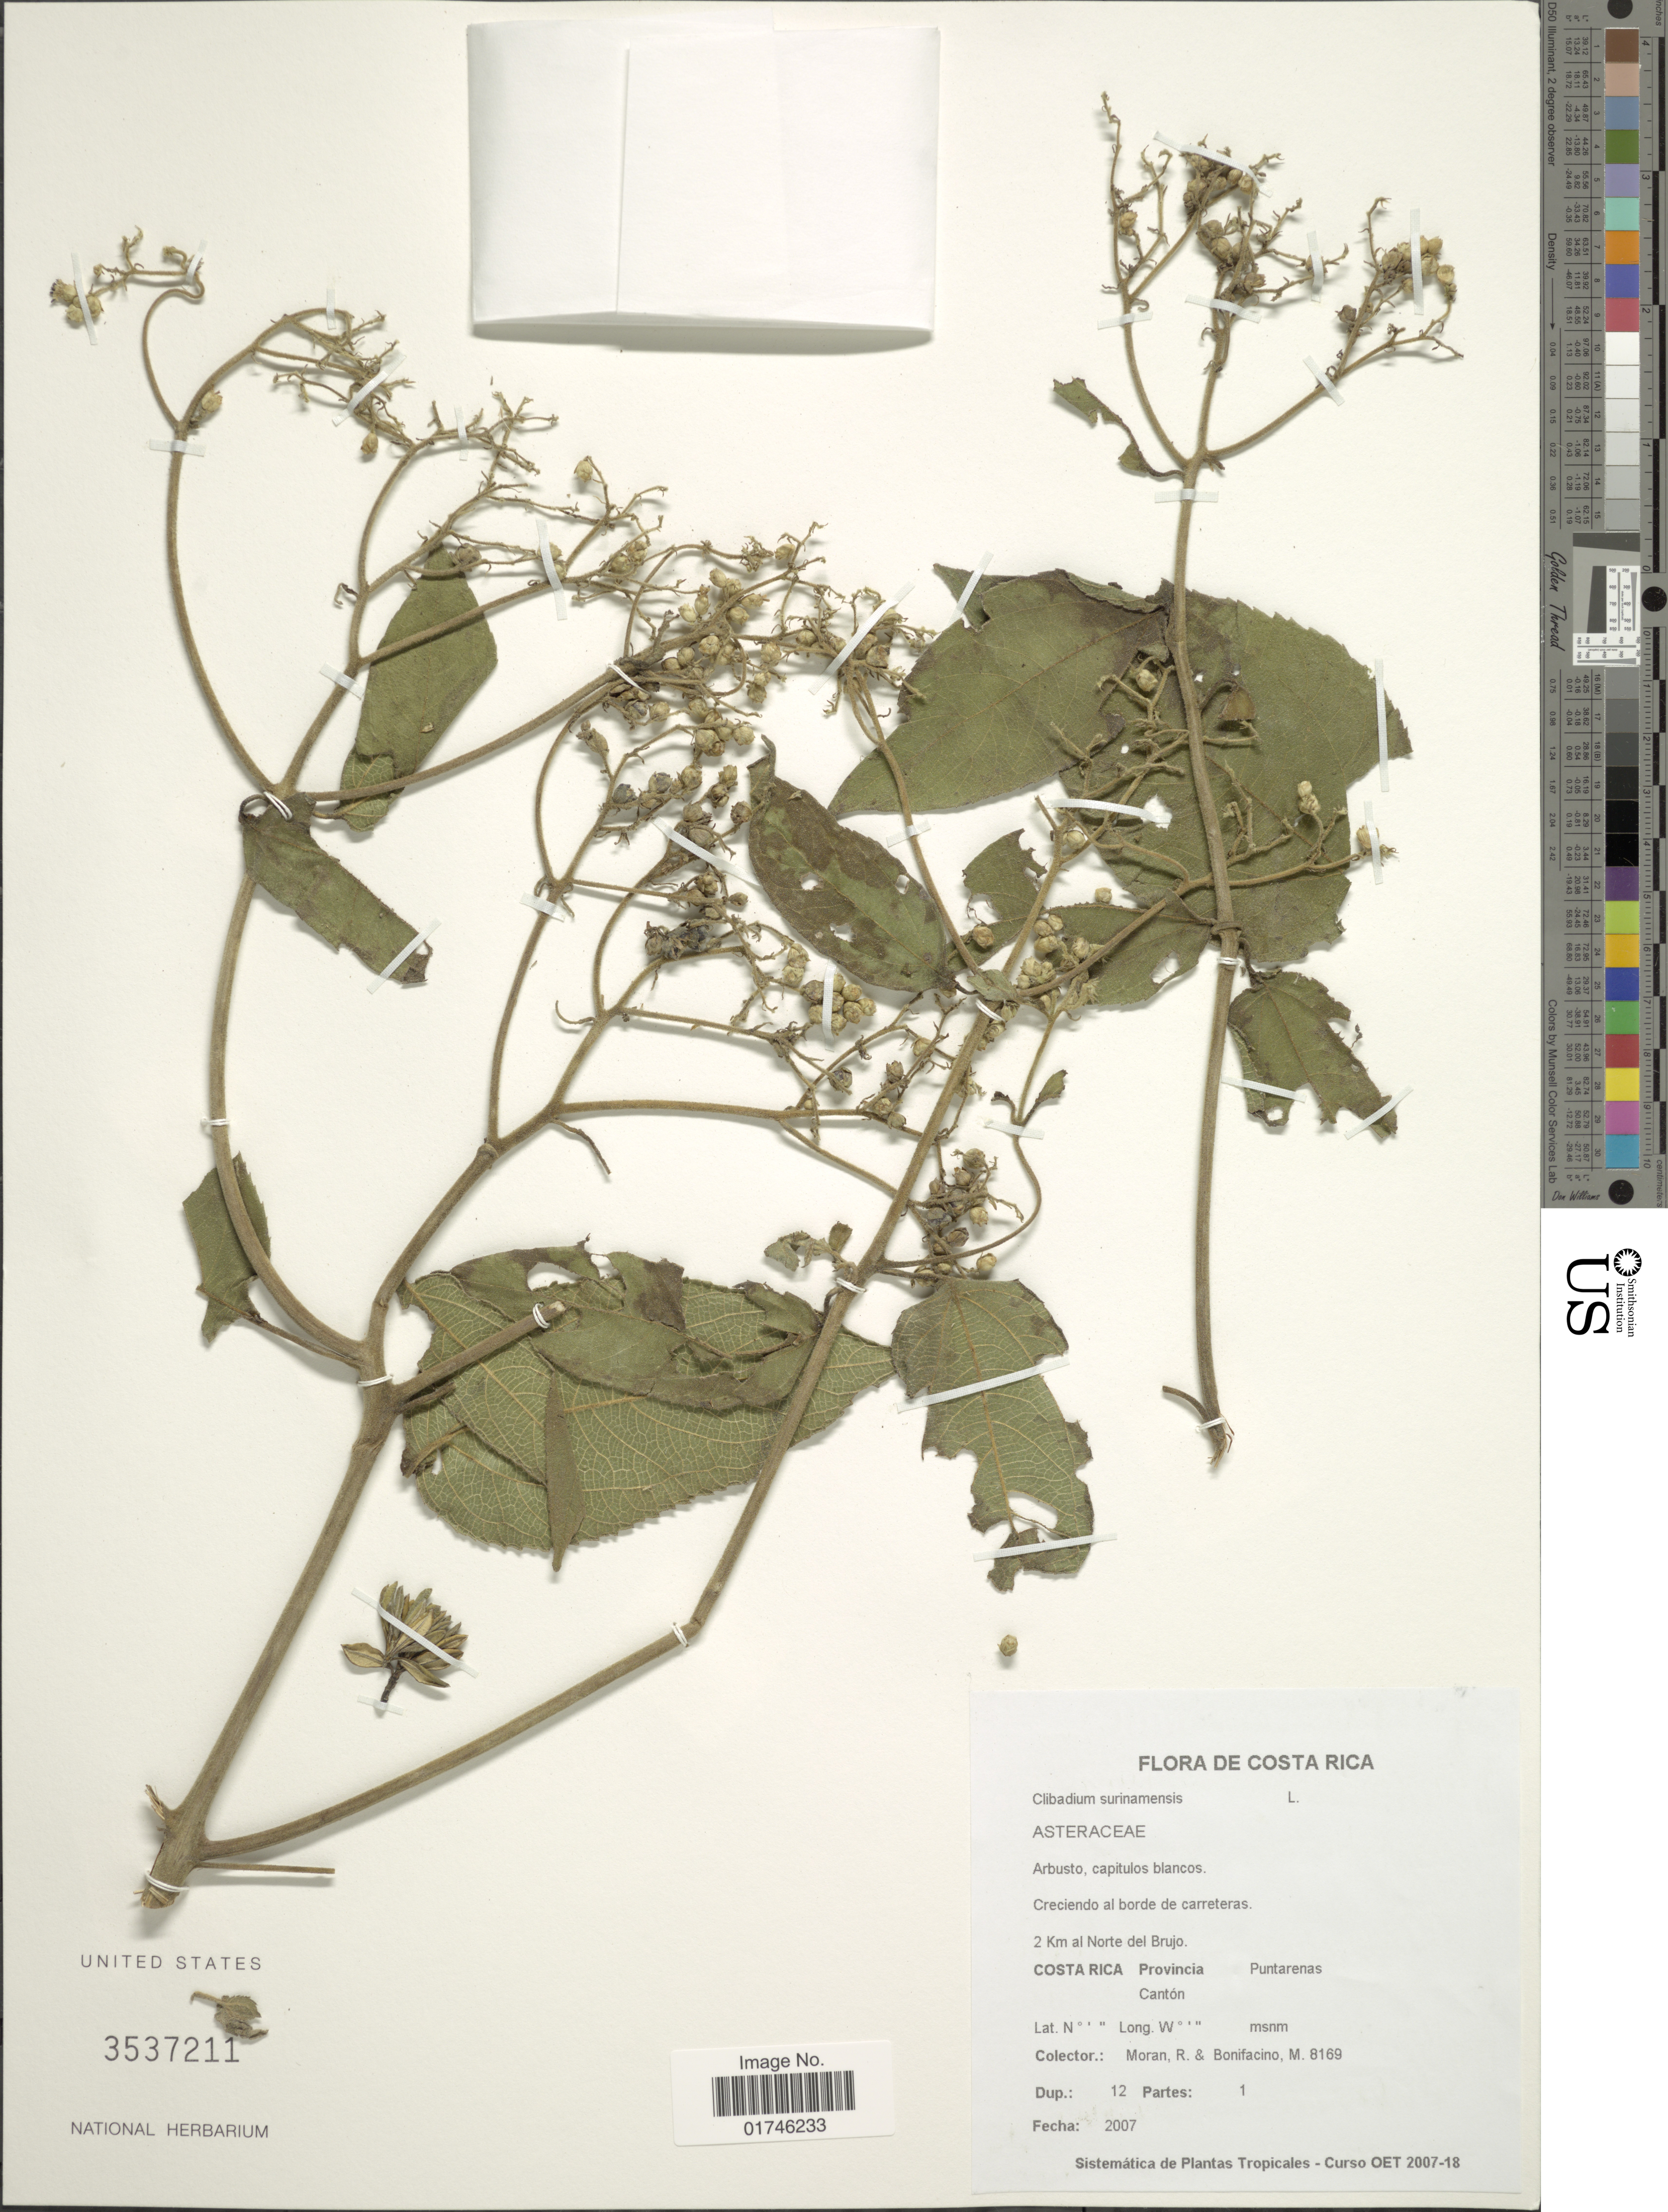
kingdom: Plantae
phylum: Tracheophyta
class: Magnoliopsida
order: Asterales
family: Asteraceae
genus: Clibadium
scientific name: Clibadium surinamense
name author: L.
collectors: R. Moran & M. Bonifacino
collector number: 8169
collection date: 2007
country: Costa Rica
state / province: Puntarenas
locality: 2 Km al Norte del Brujo. Costa Rica Provincia Puntarenas Canton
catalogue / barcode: US 3537211